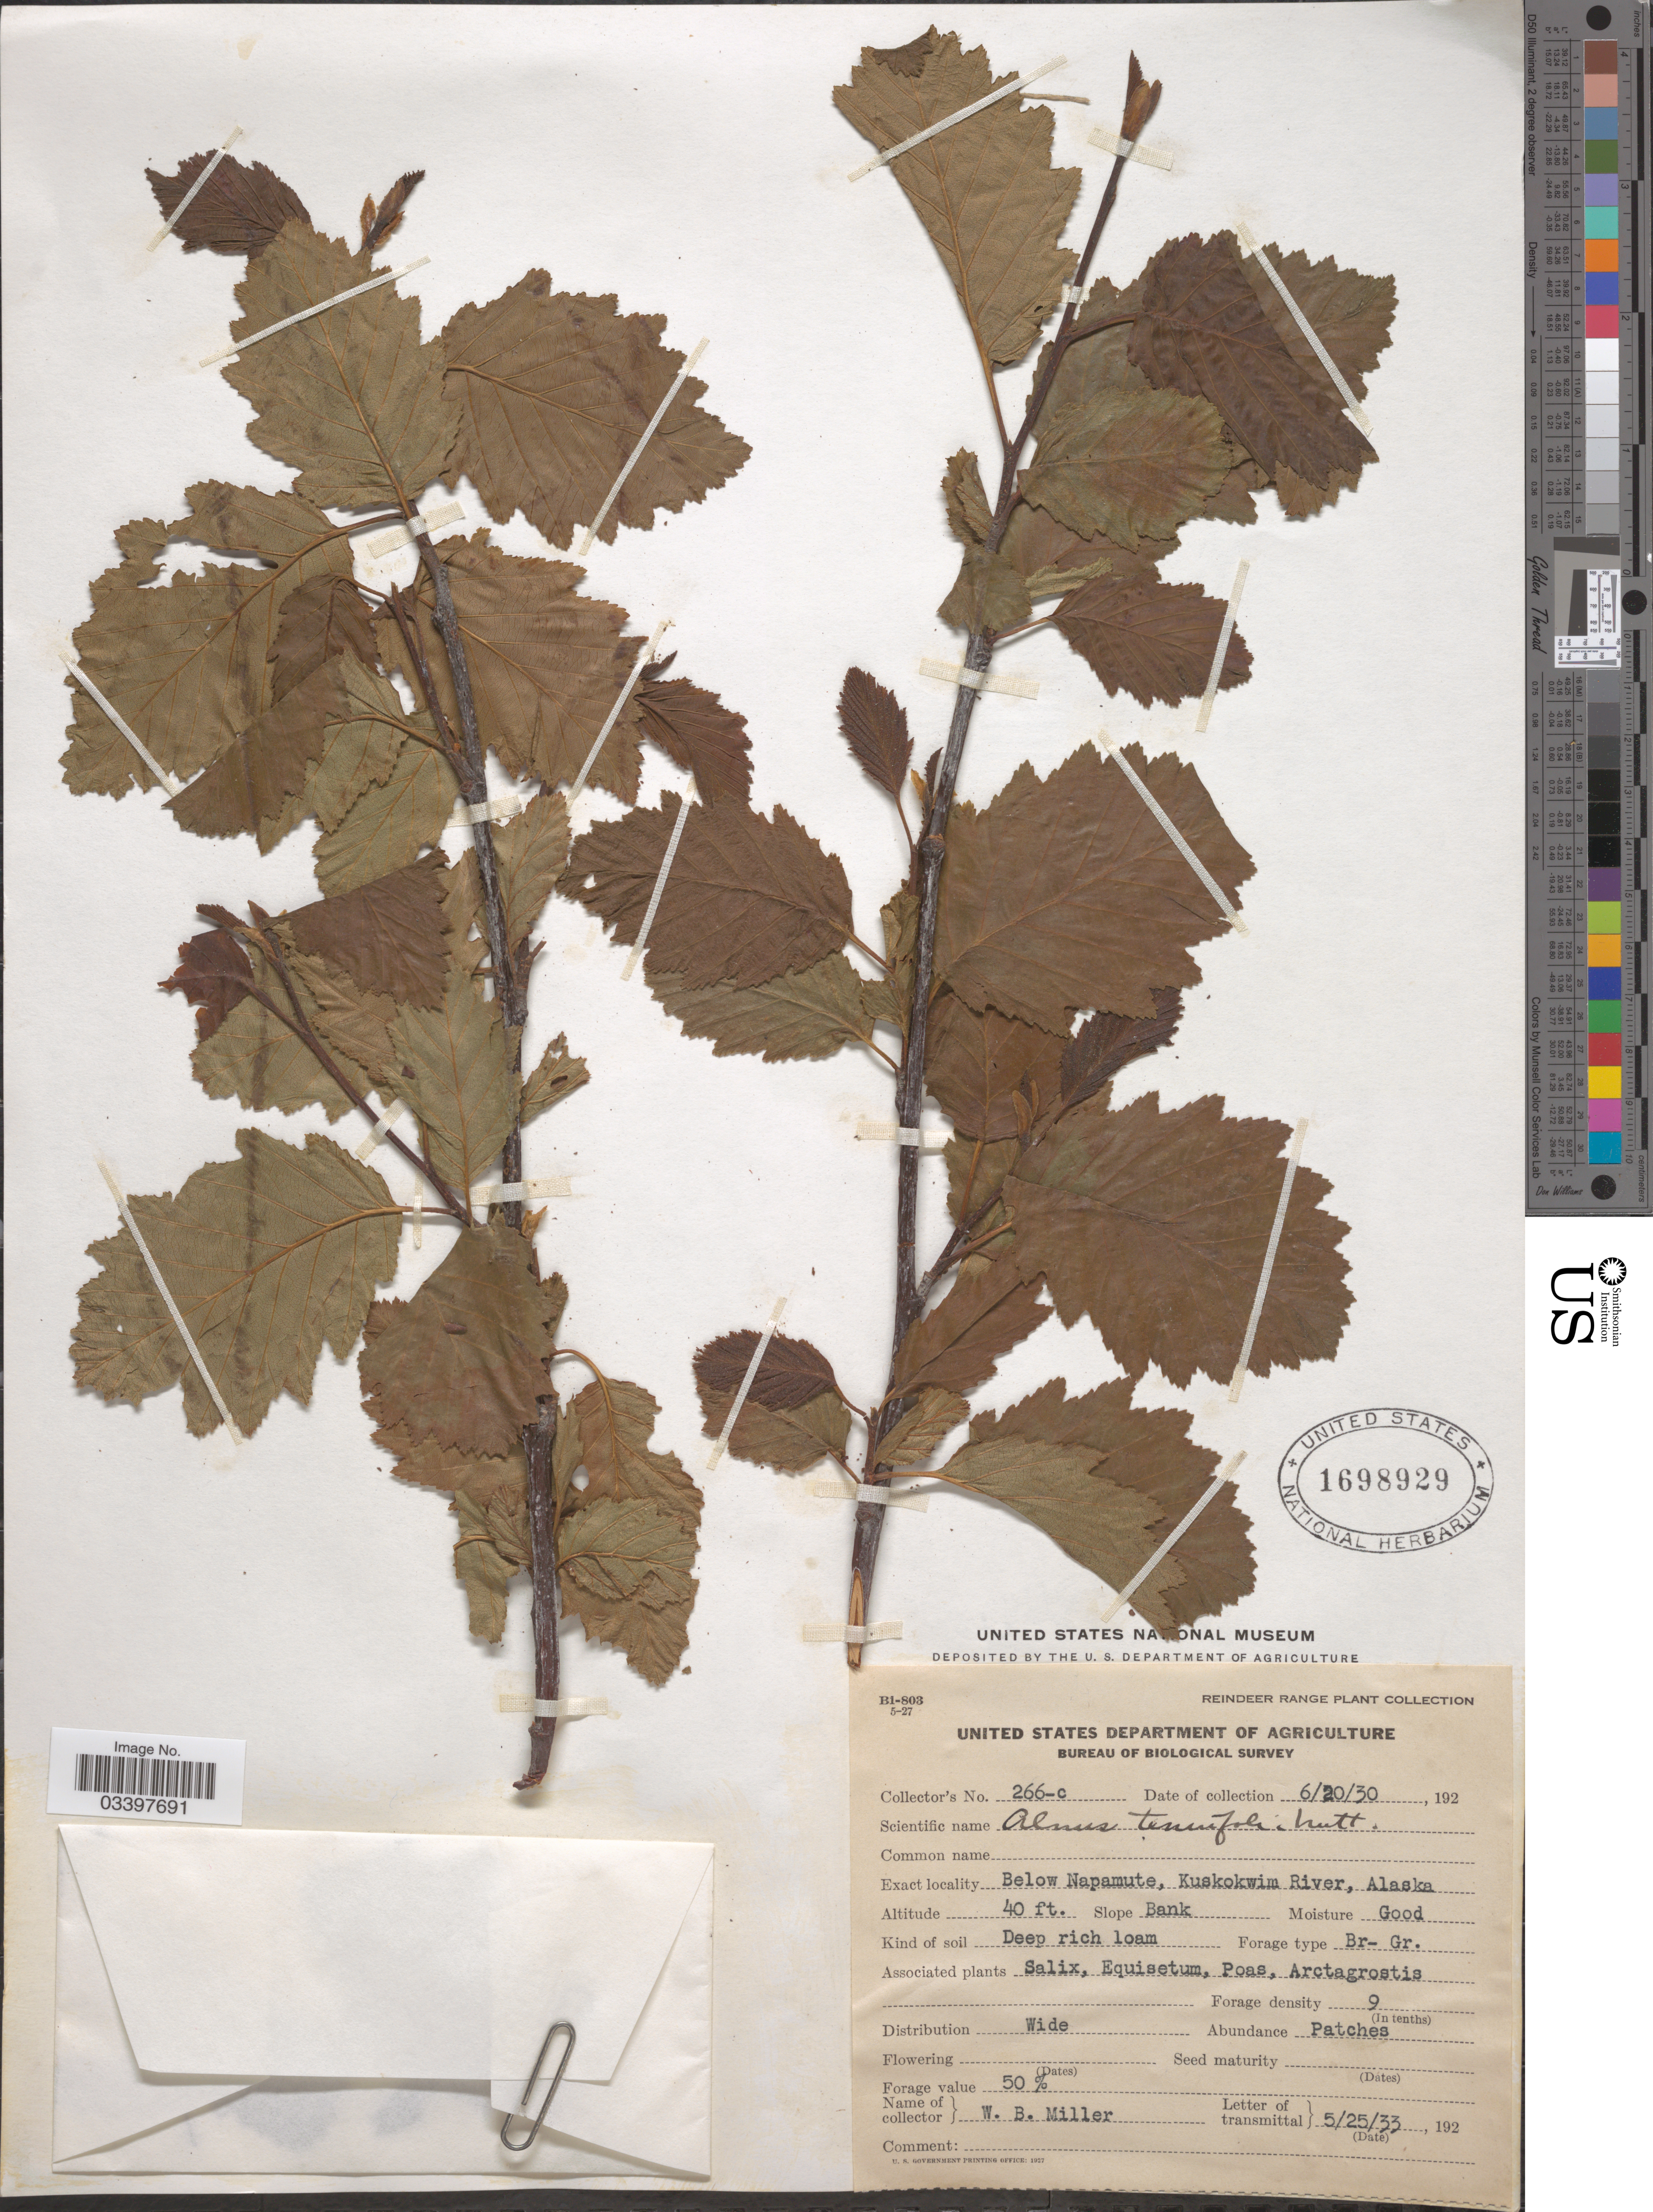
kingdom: Plantae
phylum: Tracheophyta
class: Magnoliopsida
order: Fagales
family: Betulaceae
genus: Alnus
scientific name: Alnus incana subsp. rugosa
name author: (Du Roi) R.T. Clausen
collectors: W. Miller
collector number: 266-c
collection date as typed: Transcribed d/m/y: 20/6/30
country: United States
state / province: Alaska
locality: Below Napamute, Kuskokwim River.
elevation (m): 12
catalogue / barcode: US 1698929